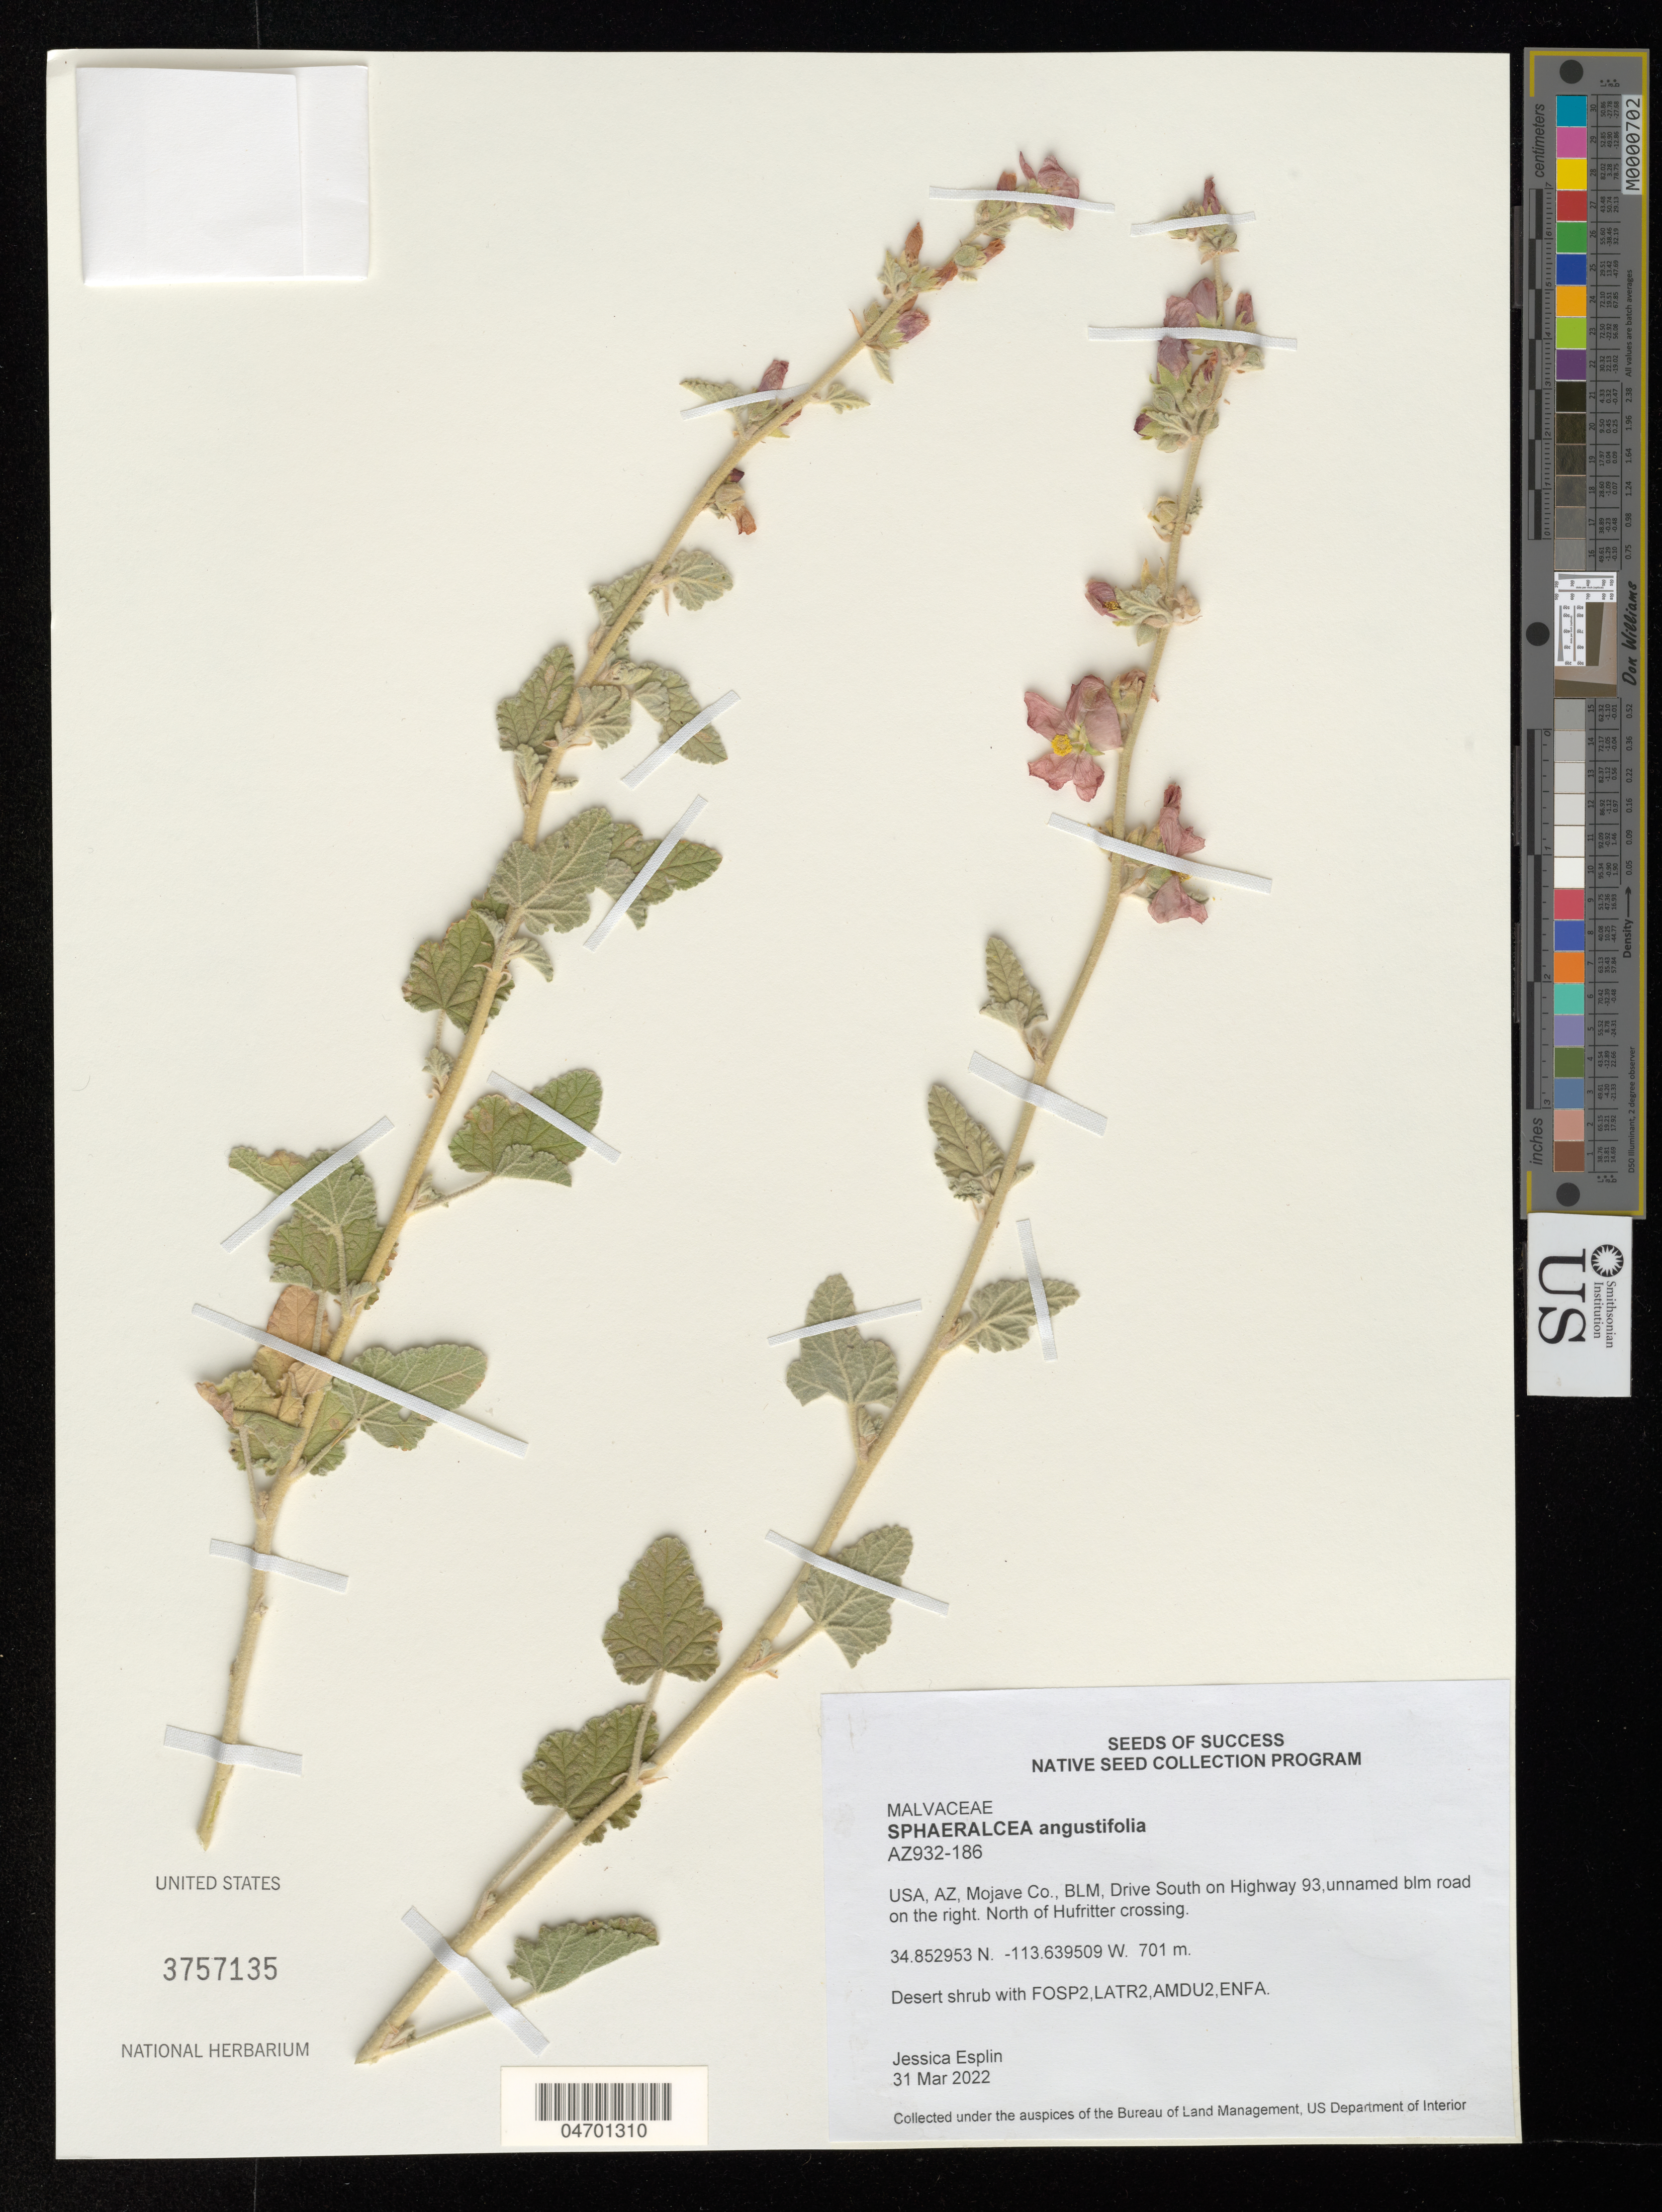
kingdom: Plantae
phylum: Tracheophyta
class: Magnoliopsida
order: Malvales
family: Malvaceae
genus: Sphaeralcea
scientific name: Sphaeralcea angustifolia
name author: (Cav.) G. Don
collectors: A. Ron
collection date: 2022-03-31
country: United States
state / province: Arizona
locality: AZ, Mojave Co., BLM, Drive South on Highway 93, unnamed blm road on the right. North of Hufritter crossing.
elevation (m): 701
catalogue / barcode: US 3757135